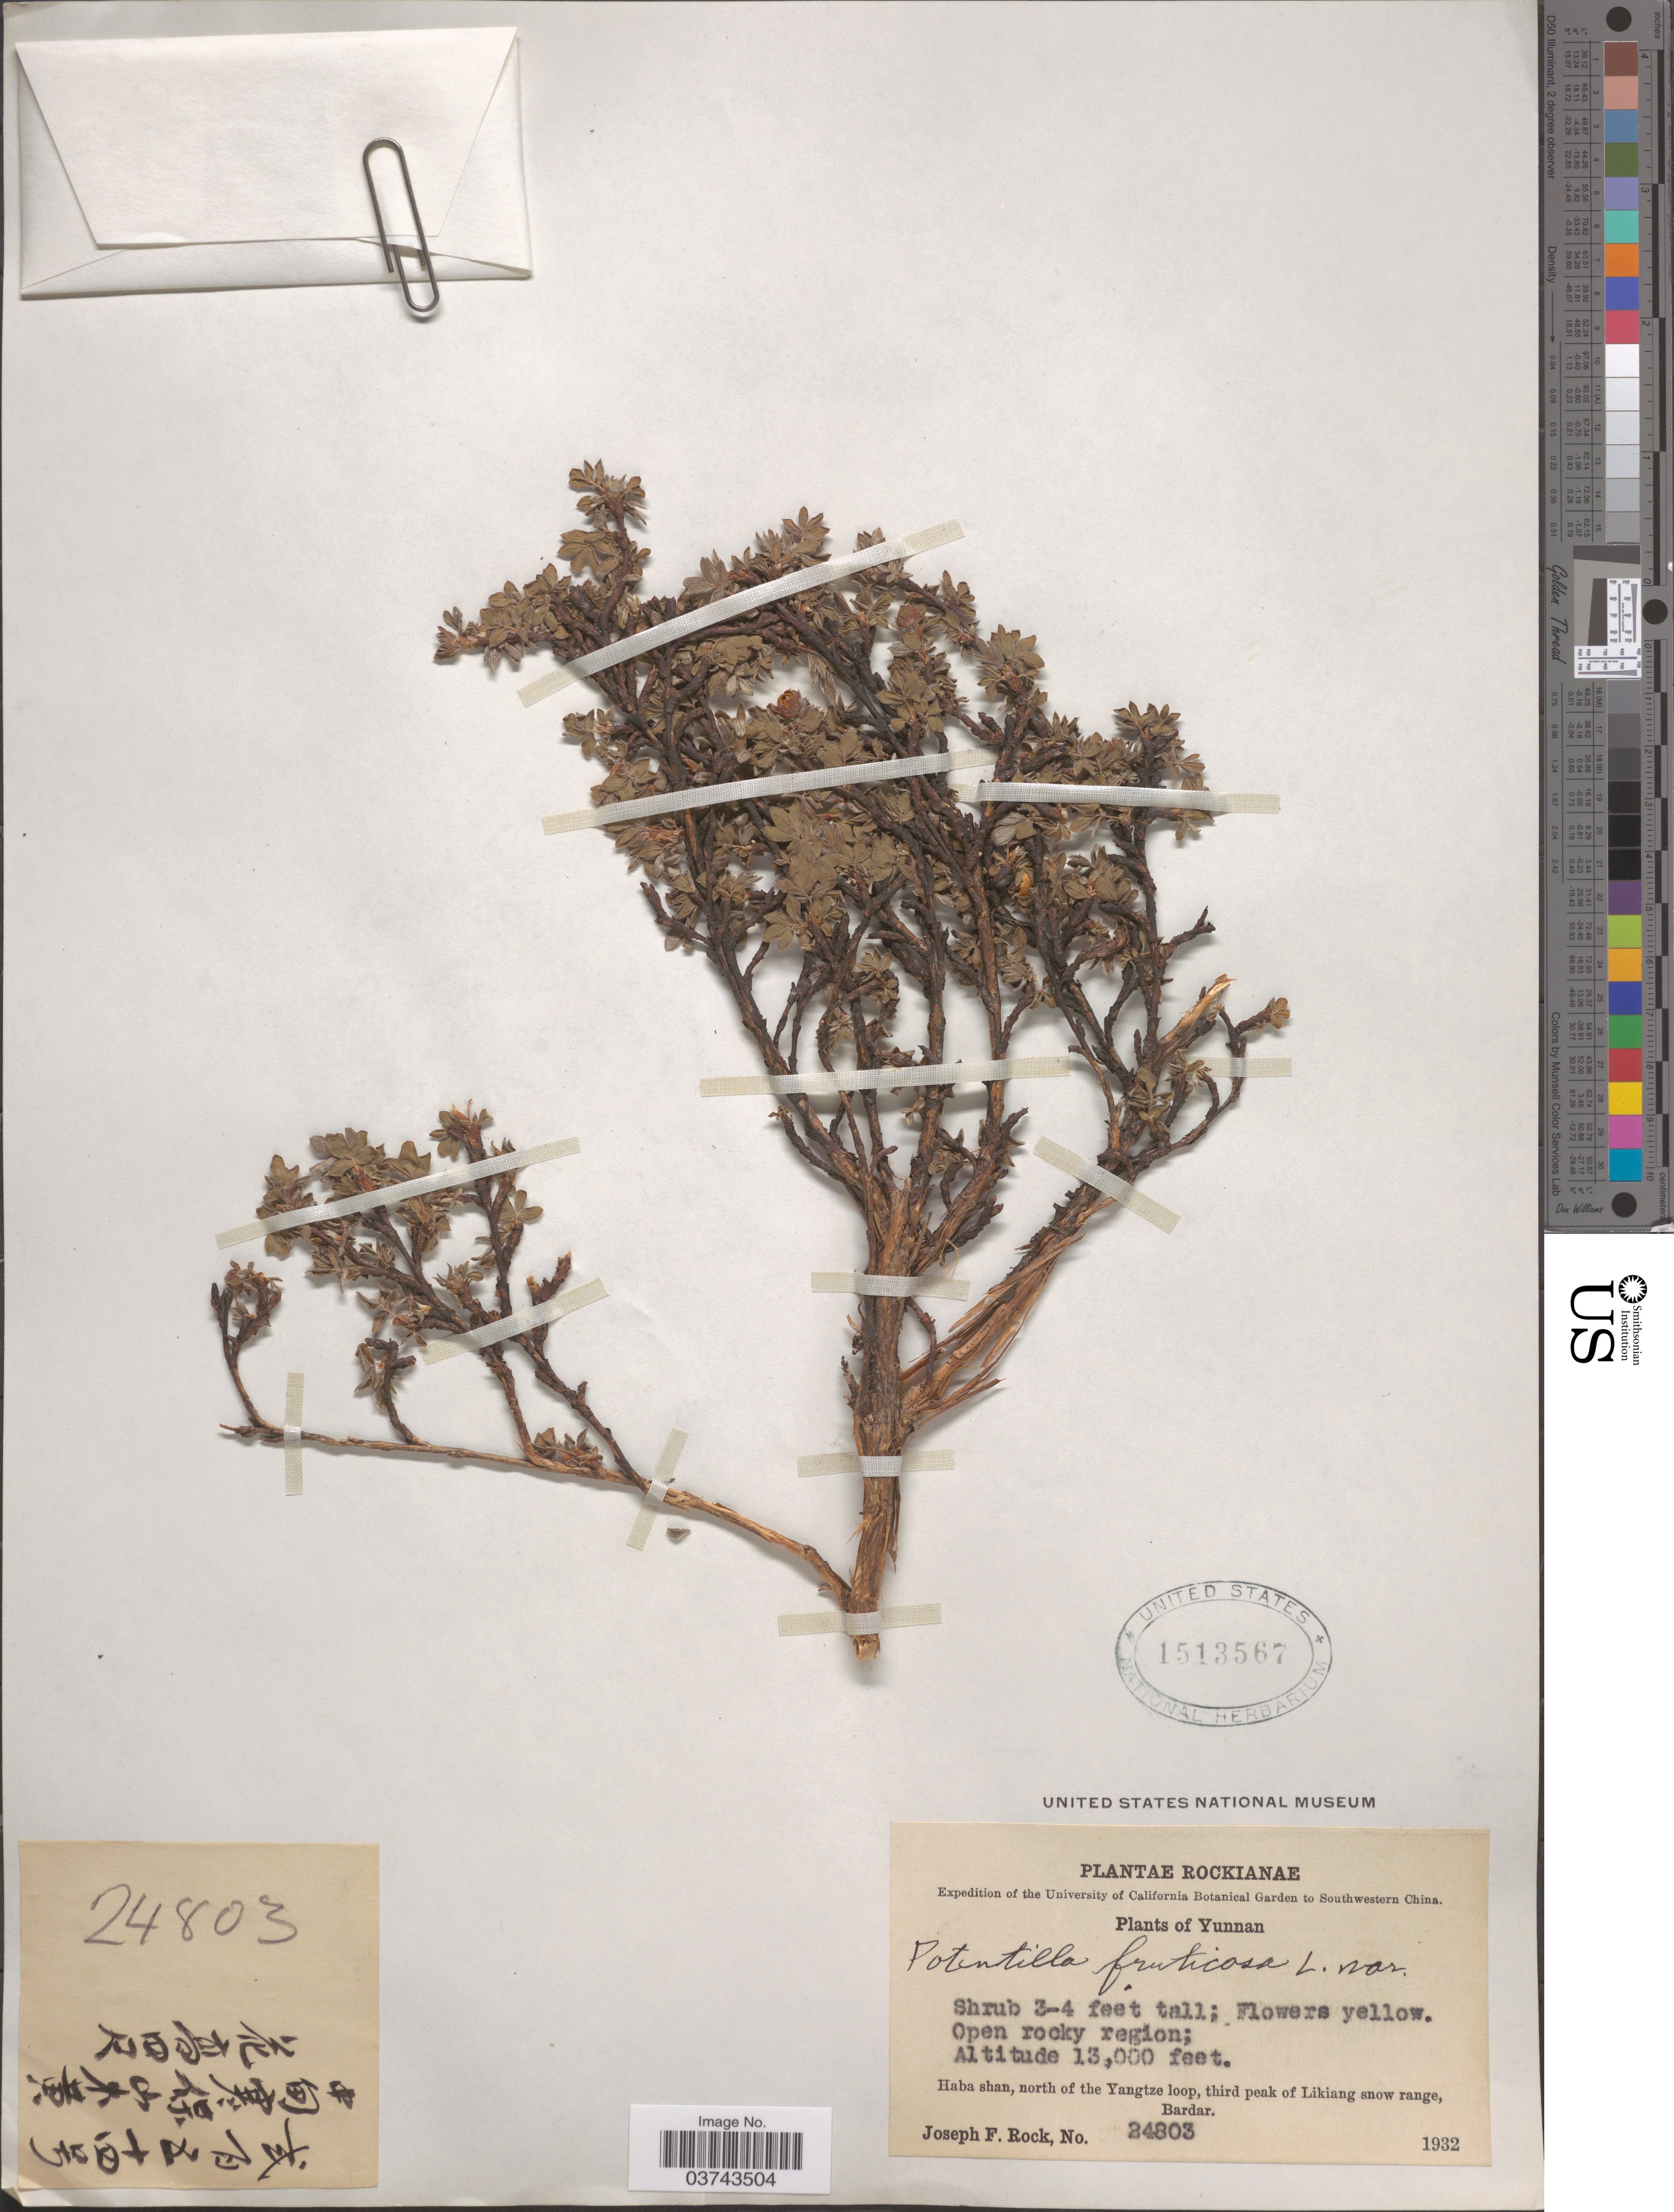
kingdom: Plantae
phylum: Tracheophyta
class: Magnoliopsida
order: Rosales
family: Rosaceae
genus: Dasiphora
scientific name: Dasiphora fruticosa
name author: (L.) Rydb.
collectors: J. F. Rock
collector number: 24803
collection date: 1932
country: China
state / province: Yunnan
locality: Southwestern China. Haba shan, north of the Yangtze loop, third peak of Likiang snow range, Bardar.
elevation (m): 3962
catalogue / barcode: US 1513567